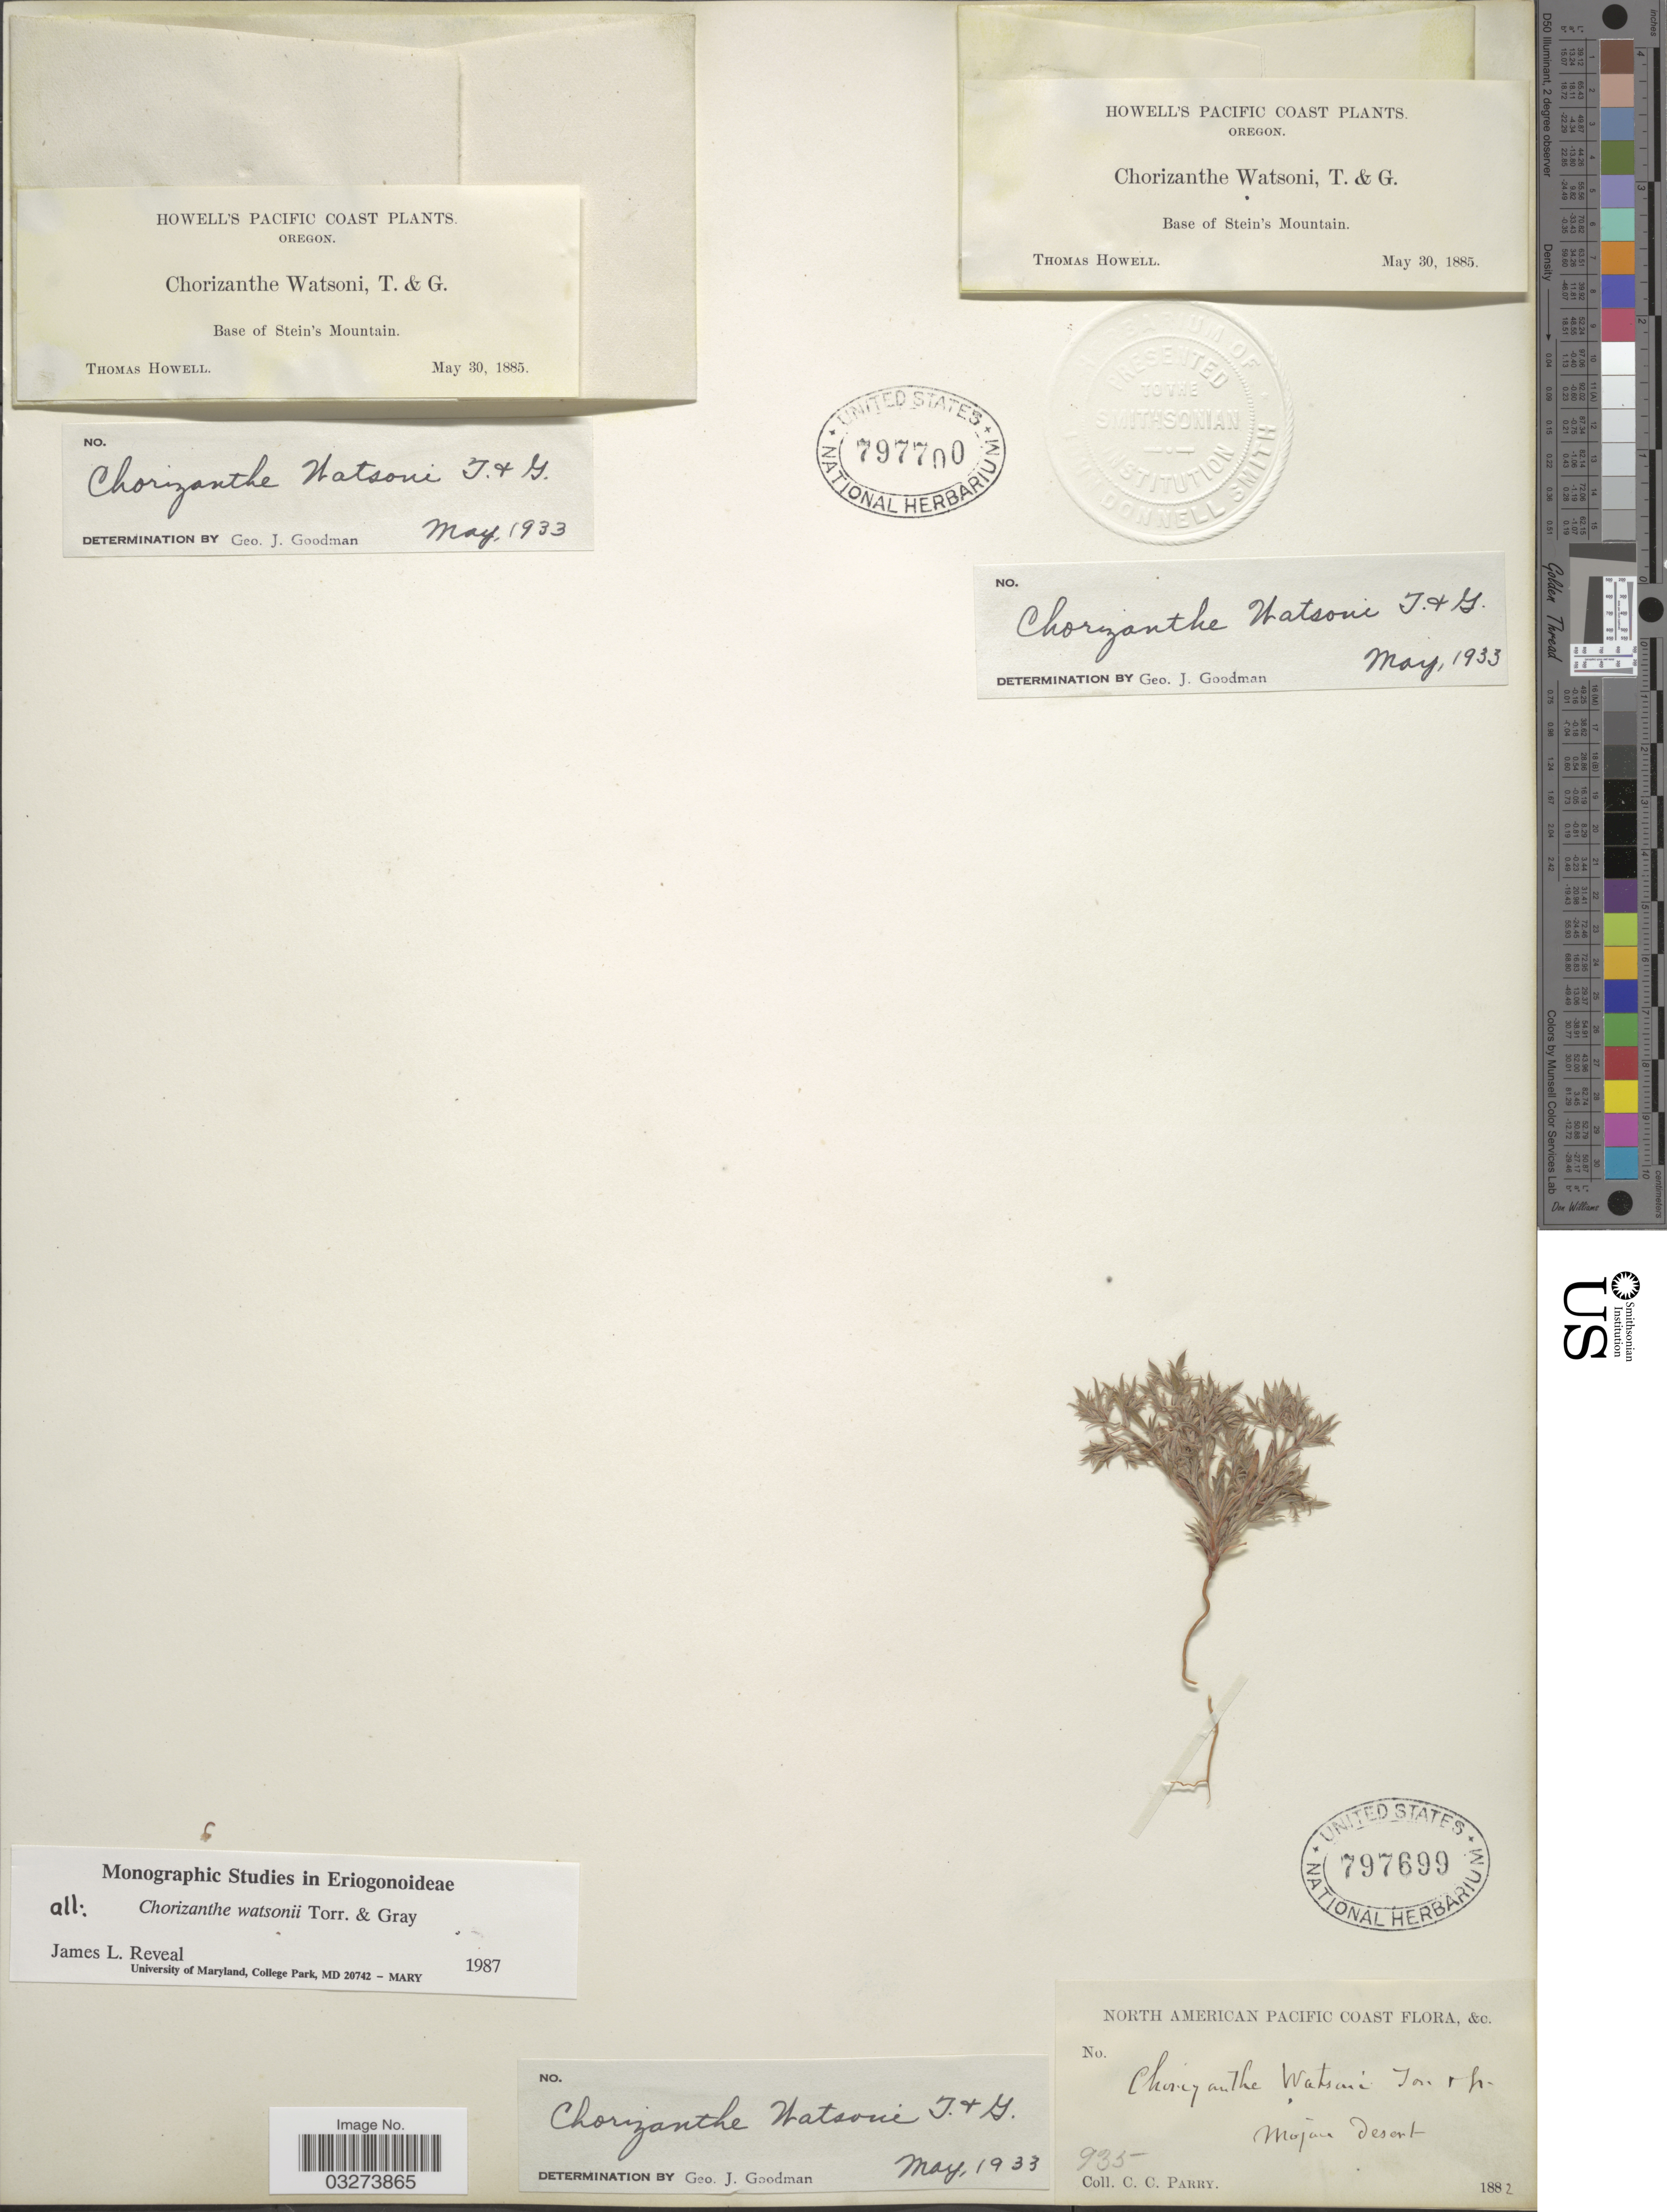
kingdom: Plantae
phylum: Tracheophyta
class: Magnoliopsida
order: Caryophyllales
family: Polygonaceae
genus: Chorizanthe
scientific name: Chorizanthe watsonii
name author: Torr. & A. Gray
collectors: C. C. Parry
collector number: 935?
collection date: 1882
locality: North American Pacific Coast. Mojave desert.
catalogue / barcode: US 797699-2